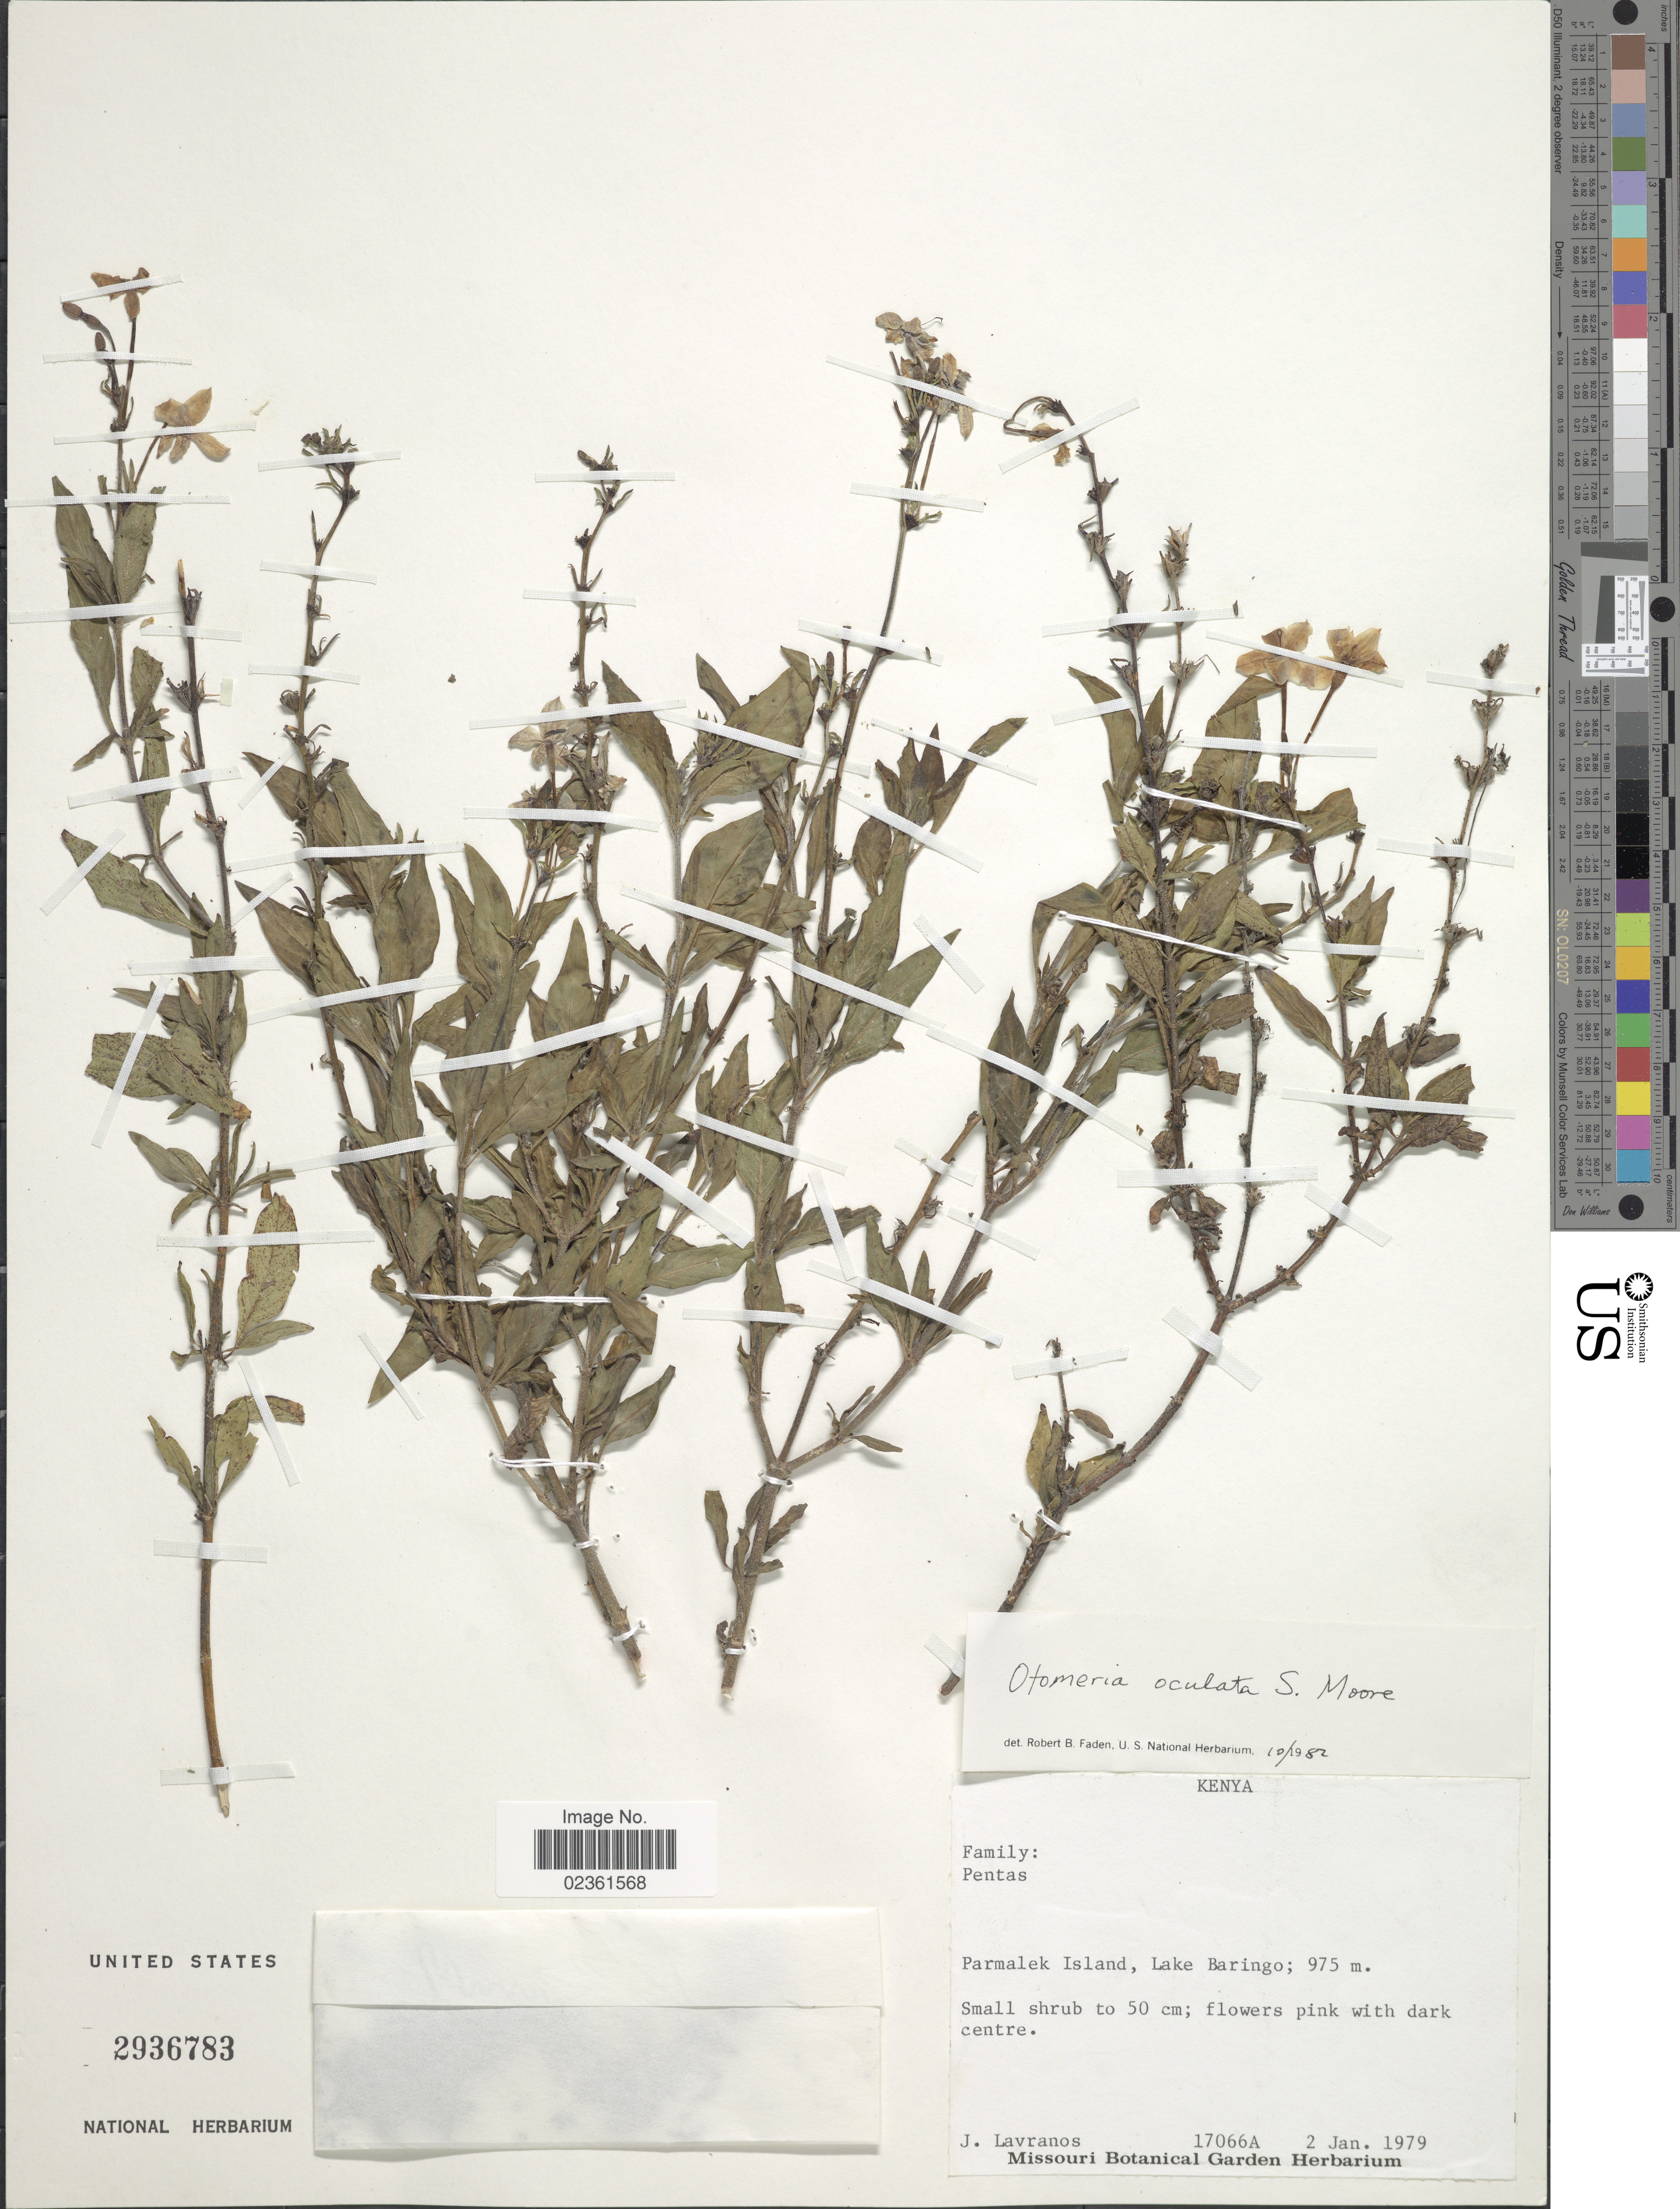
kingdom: Plantae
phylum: Tracheophyta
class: Magnoliopsida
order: Gentianales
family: Rubiaceae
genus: Otomeria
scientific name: Otomeria oculata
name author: S. Moore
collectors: J. Lavranos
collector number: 17066A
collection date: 1979-01-02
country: Kenya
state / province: Baringo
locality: Parmalek Island, Lake Baringo.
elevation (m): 975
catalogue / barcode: US 2936783